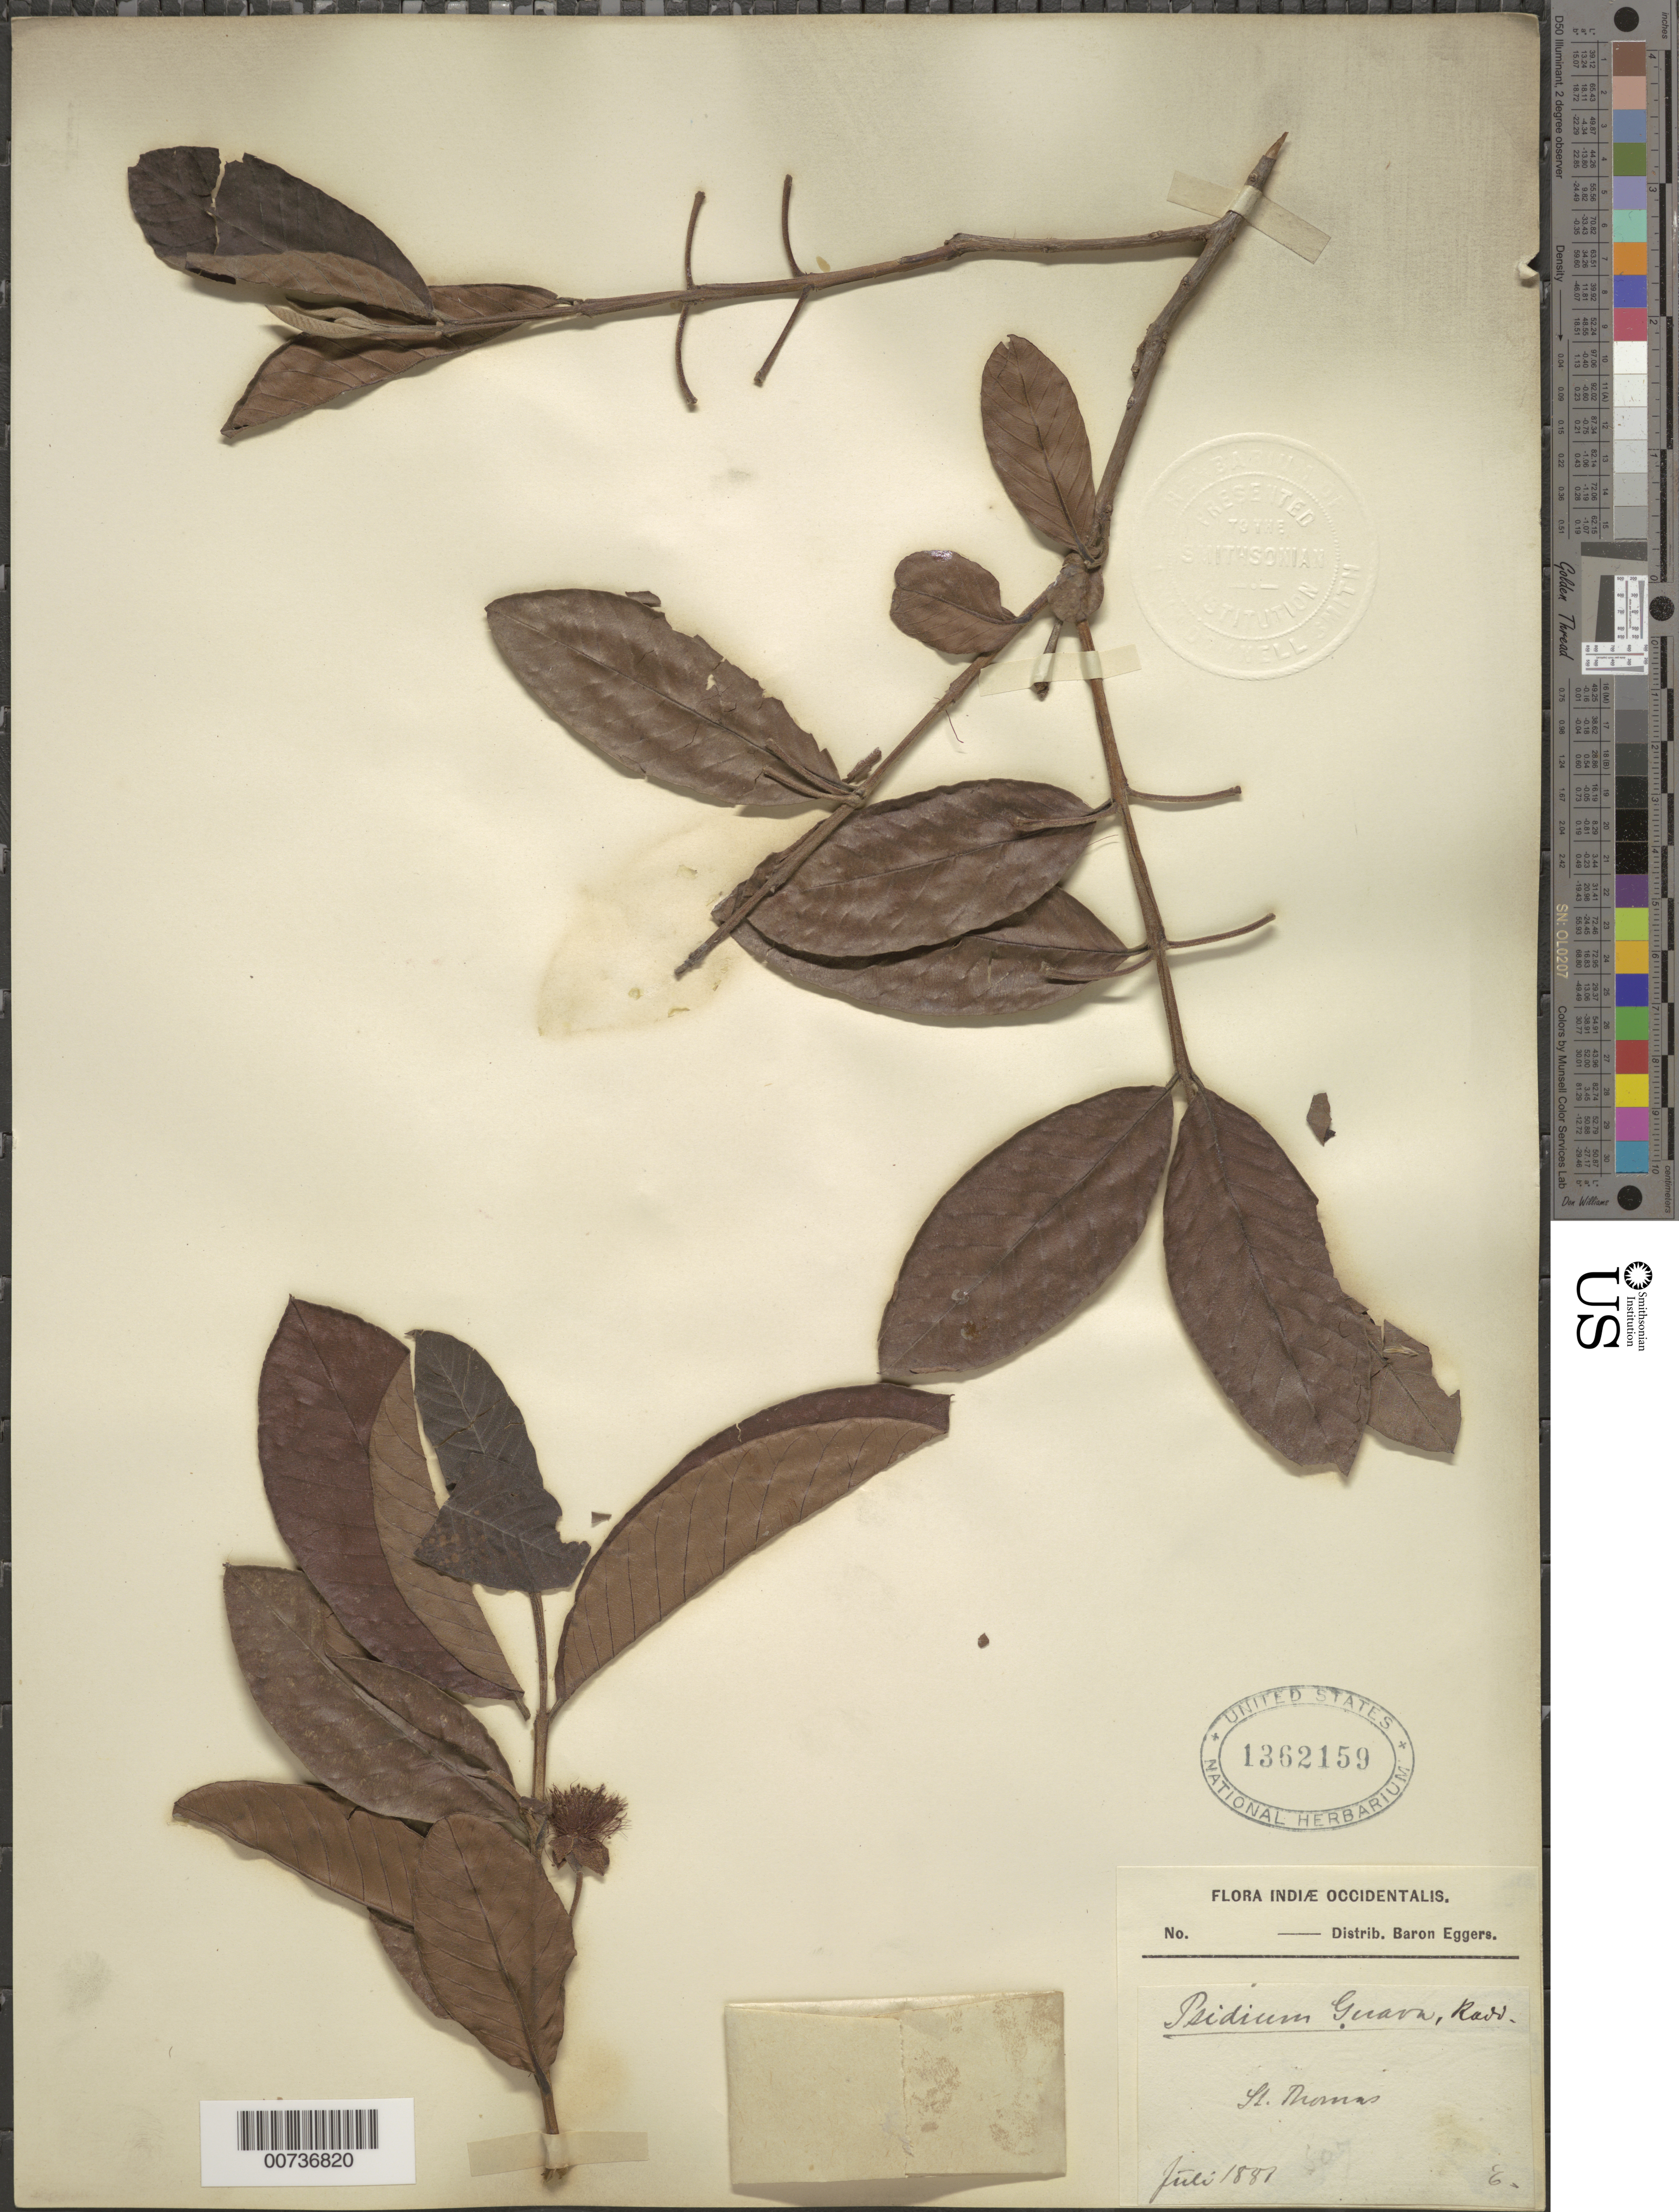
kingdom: Plantae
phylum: Tracheophyta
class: Magnoliopsida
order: Myrtales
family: Myrtaceae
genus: Psidium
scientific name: Psidium guajava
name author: L.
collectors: H. F. A. von Eggers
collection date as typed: Jul 1881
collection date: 1881-07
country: U.S. Virgin Islands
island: St. Thomas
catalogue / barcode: US 1362159